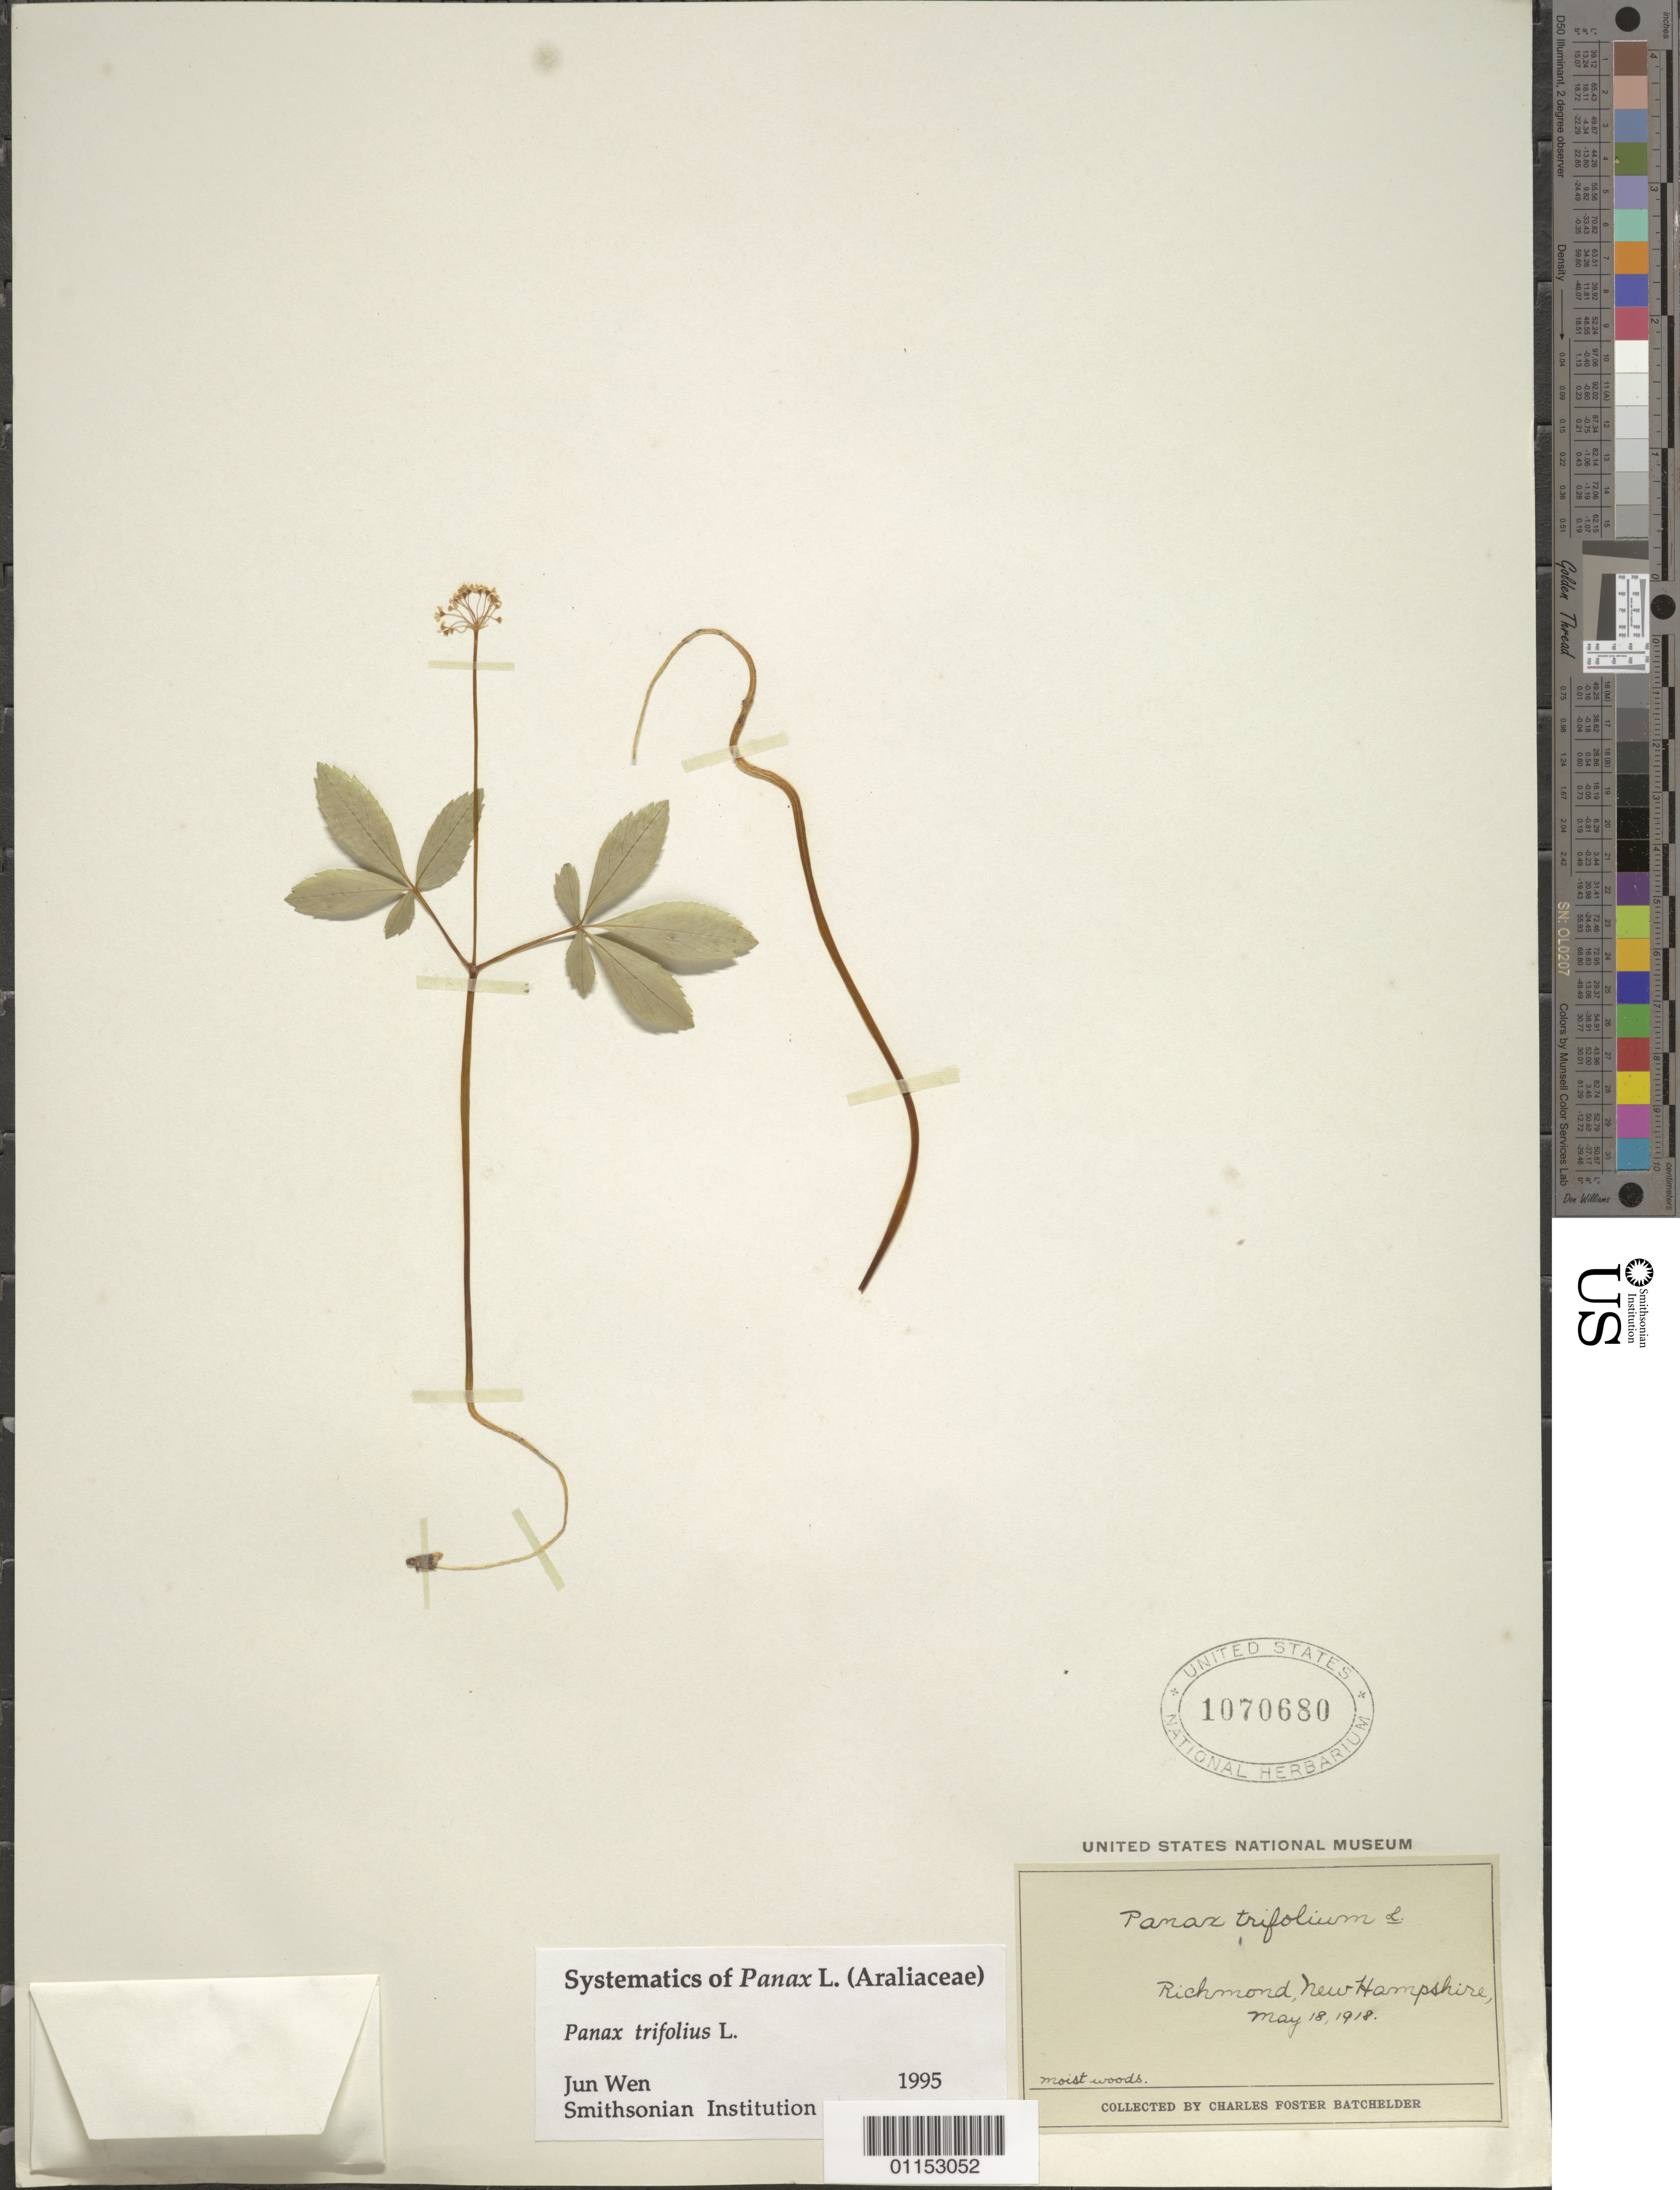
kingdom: Plantae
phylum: Tracheophyta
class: Magnoliopsida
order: Apiales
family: Araliaceae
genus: Panax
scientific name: Panax trifolius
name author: L.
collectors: C. Batchelder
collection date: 1918-05-18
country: United States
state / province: New Hampshire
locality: Richmond.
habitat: Moist woods.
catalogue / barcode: US 1070680